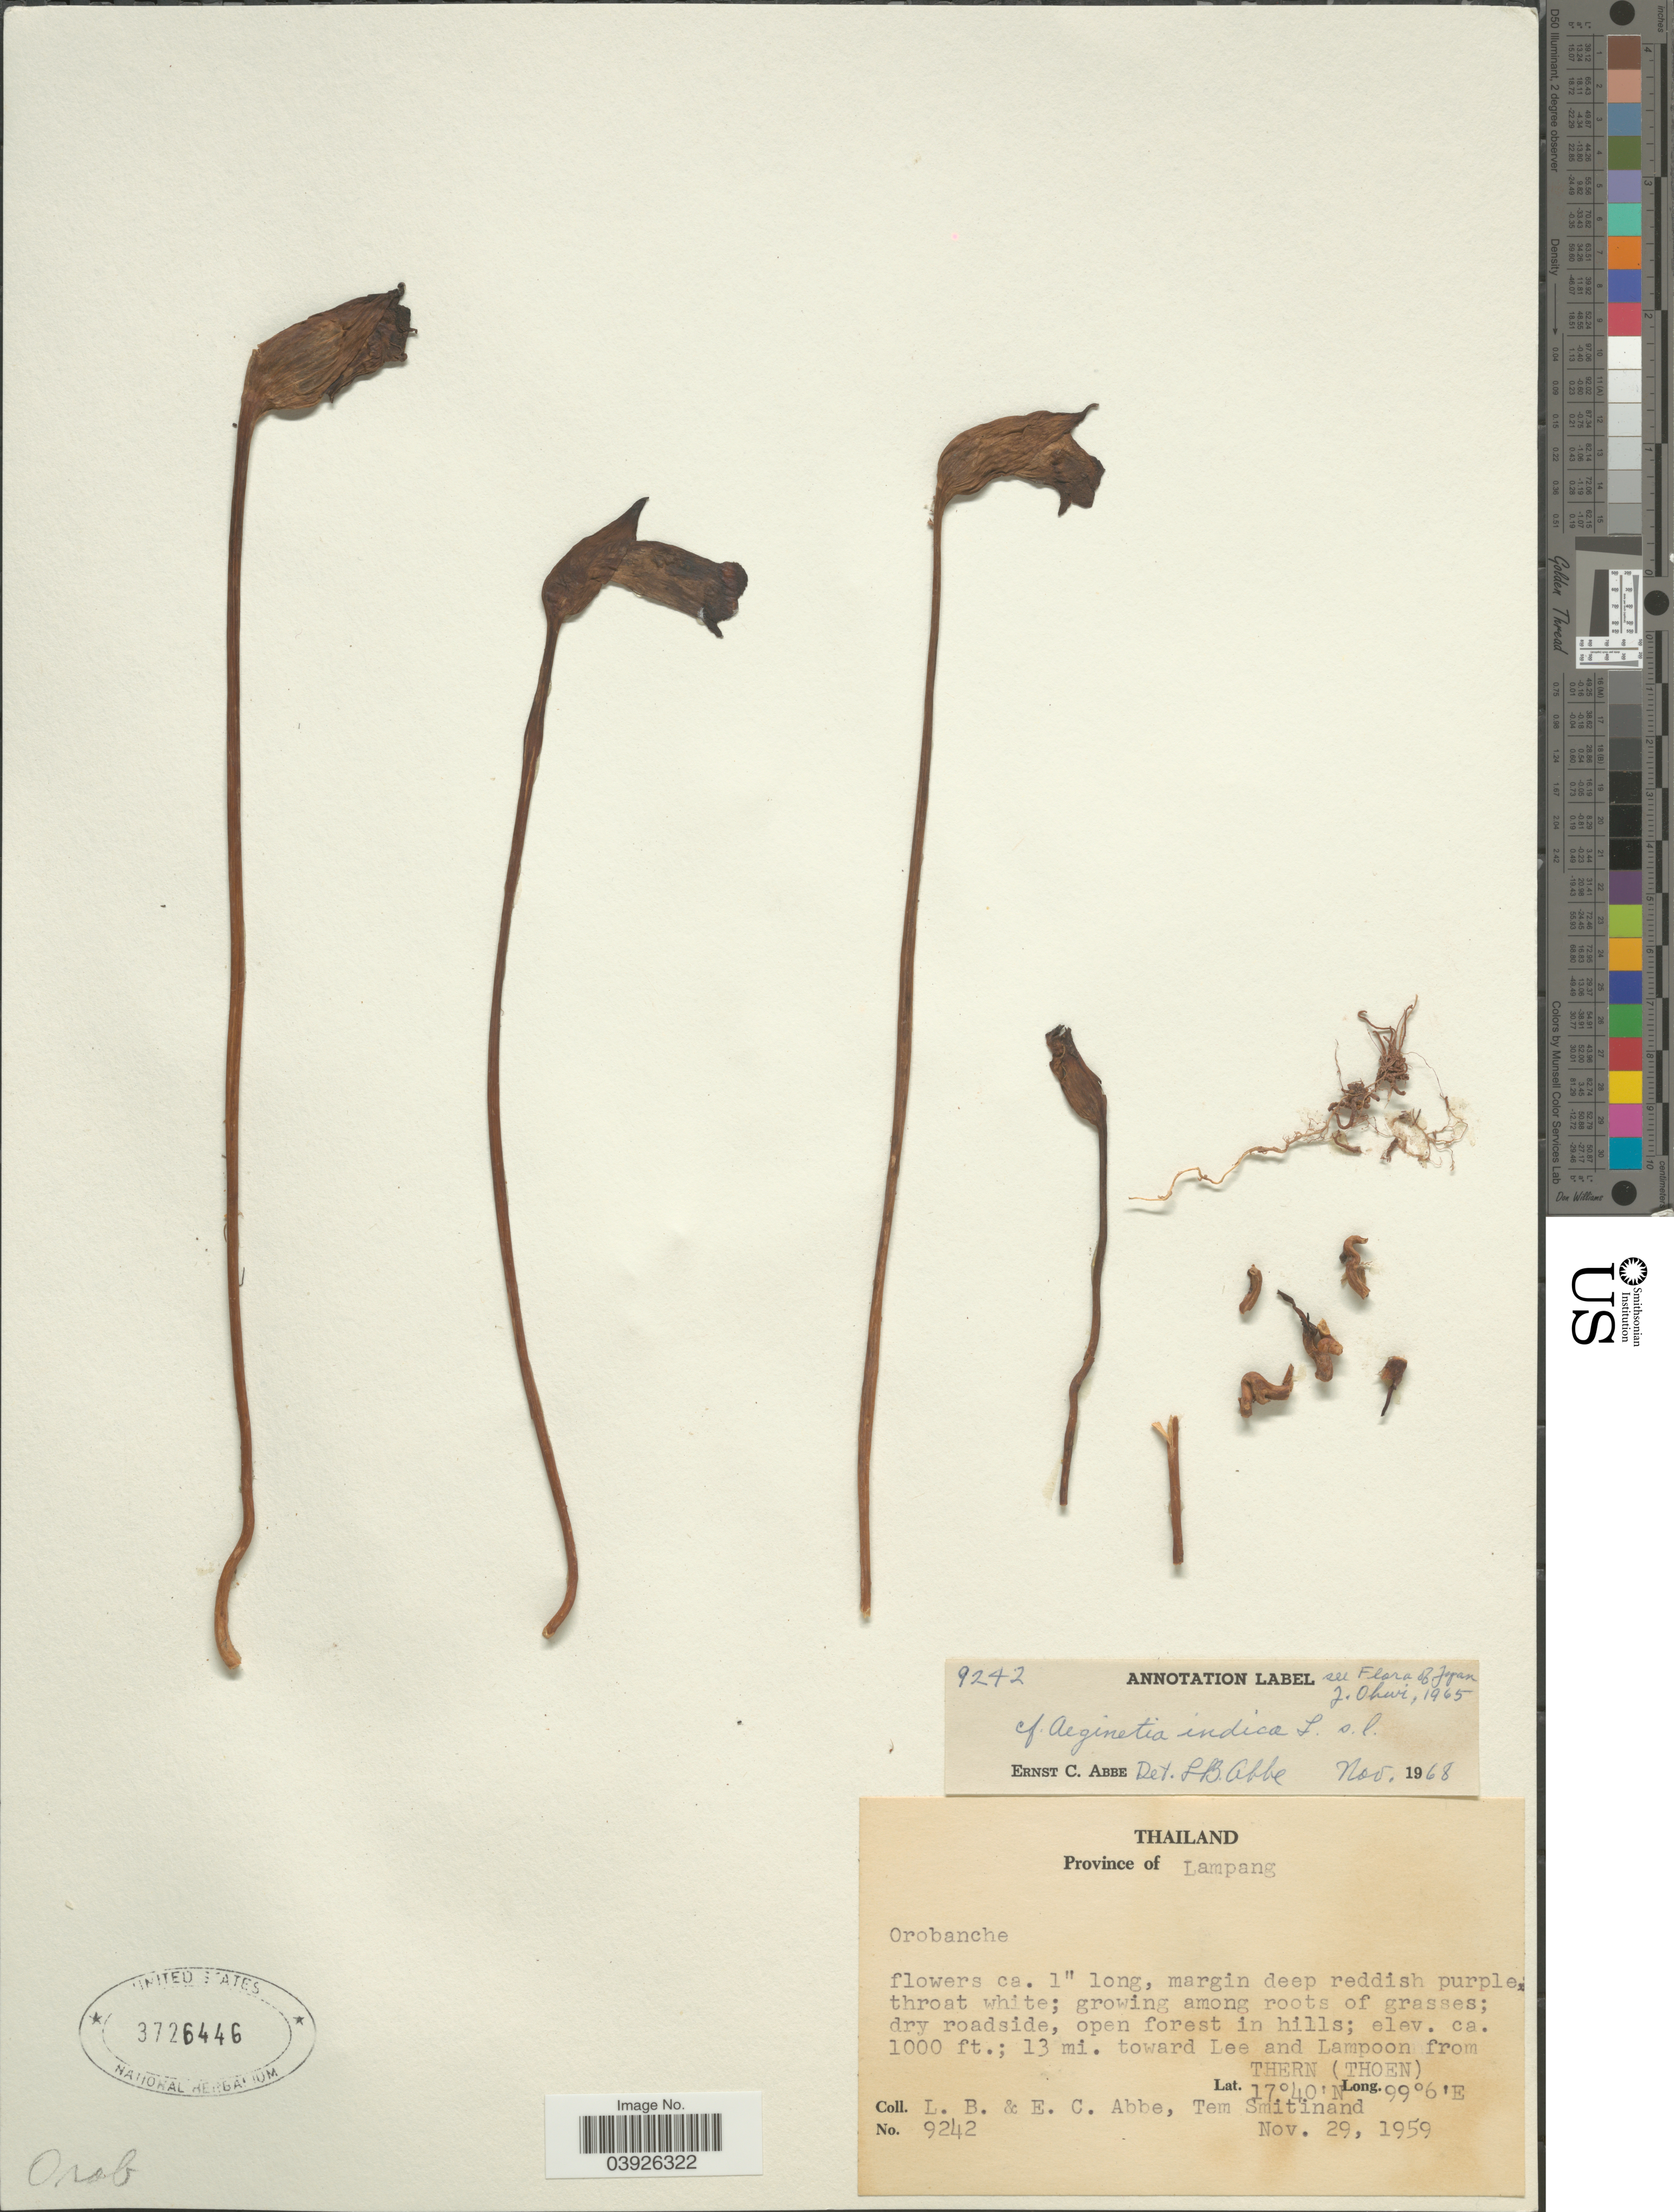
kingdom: Plantae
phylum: Tracheophyta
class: Magnoliopsida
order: Lamiales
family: Orobanchaceae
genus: Aeginetia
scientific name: Aeginetia indica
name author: L.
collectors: L. B. Abbe, E. C. Abbe & T. Smitinand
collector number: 9242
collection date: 1959-11-29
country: Thailand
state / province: Lampang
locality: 13 mi. toward Lee and Lampoon from Thern (Thoen).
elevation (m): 305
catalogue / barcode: US 3726446